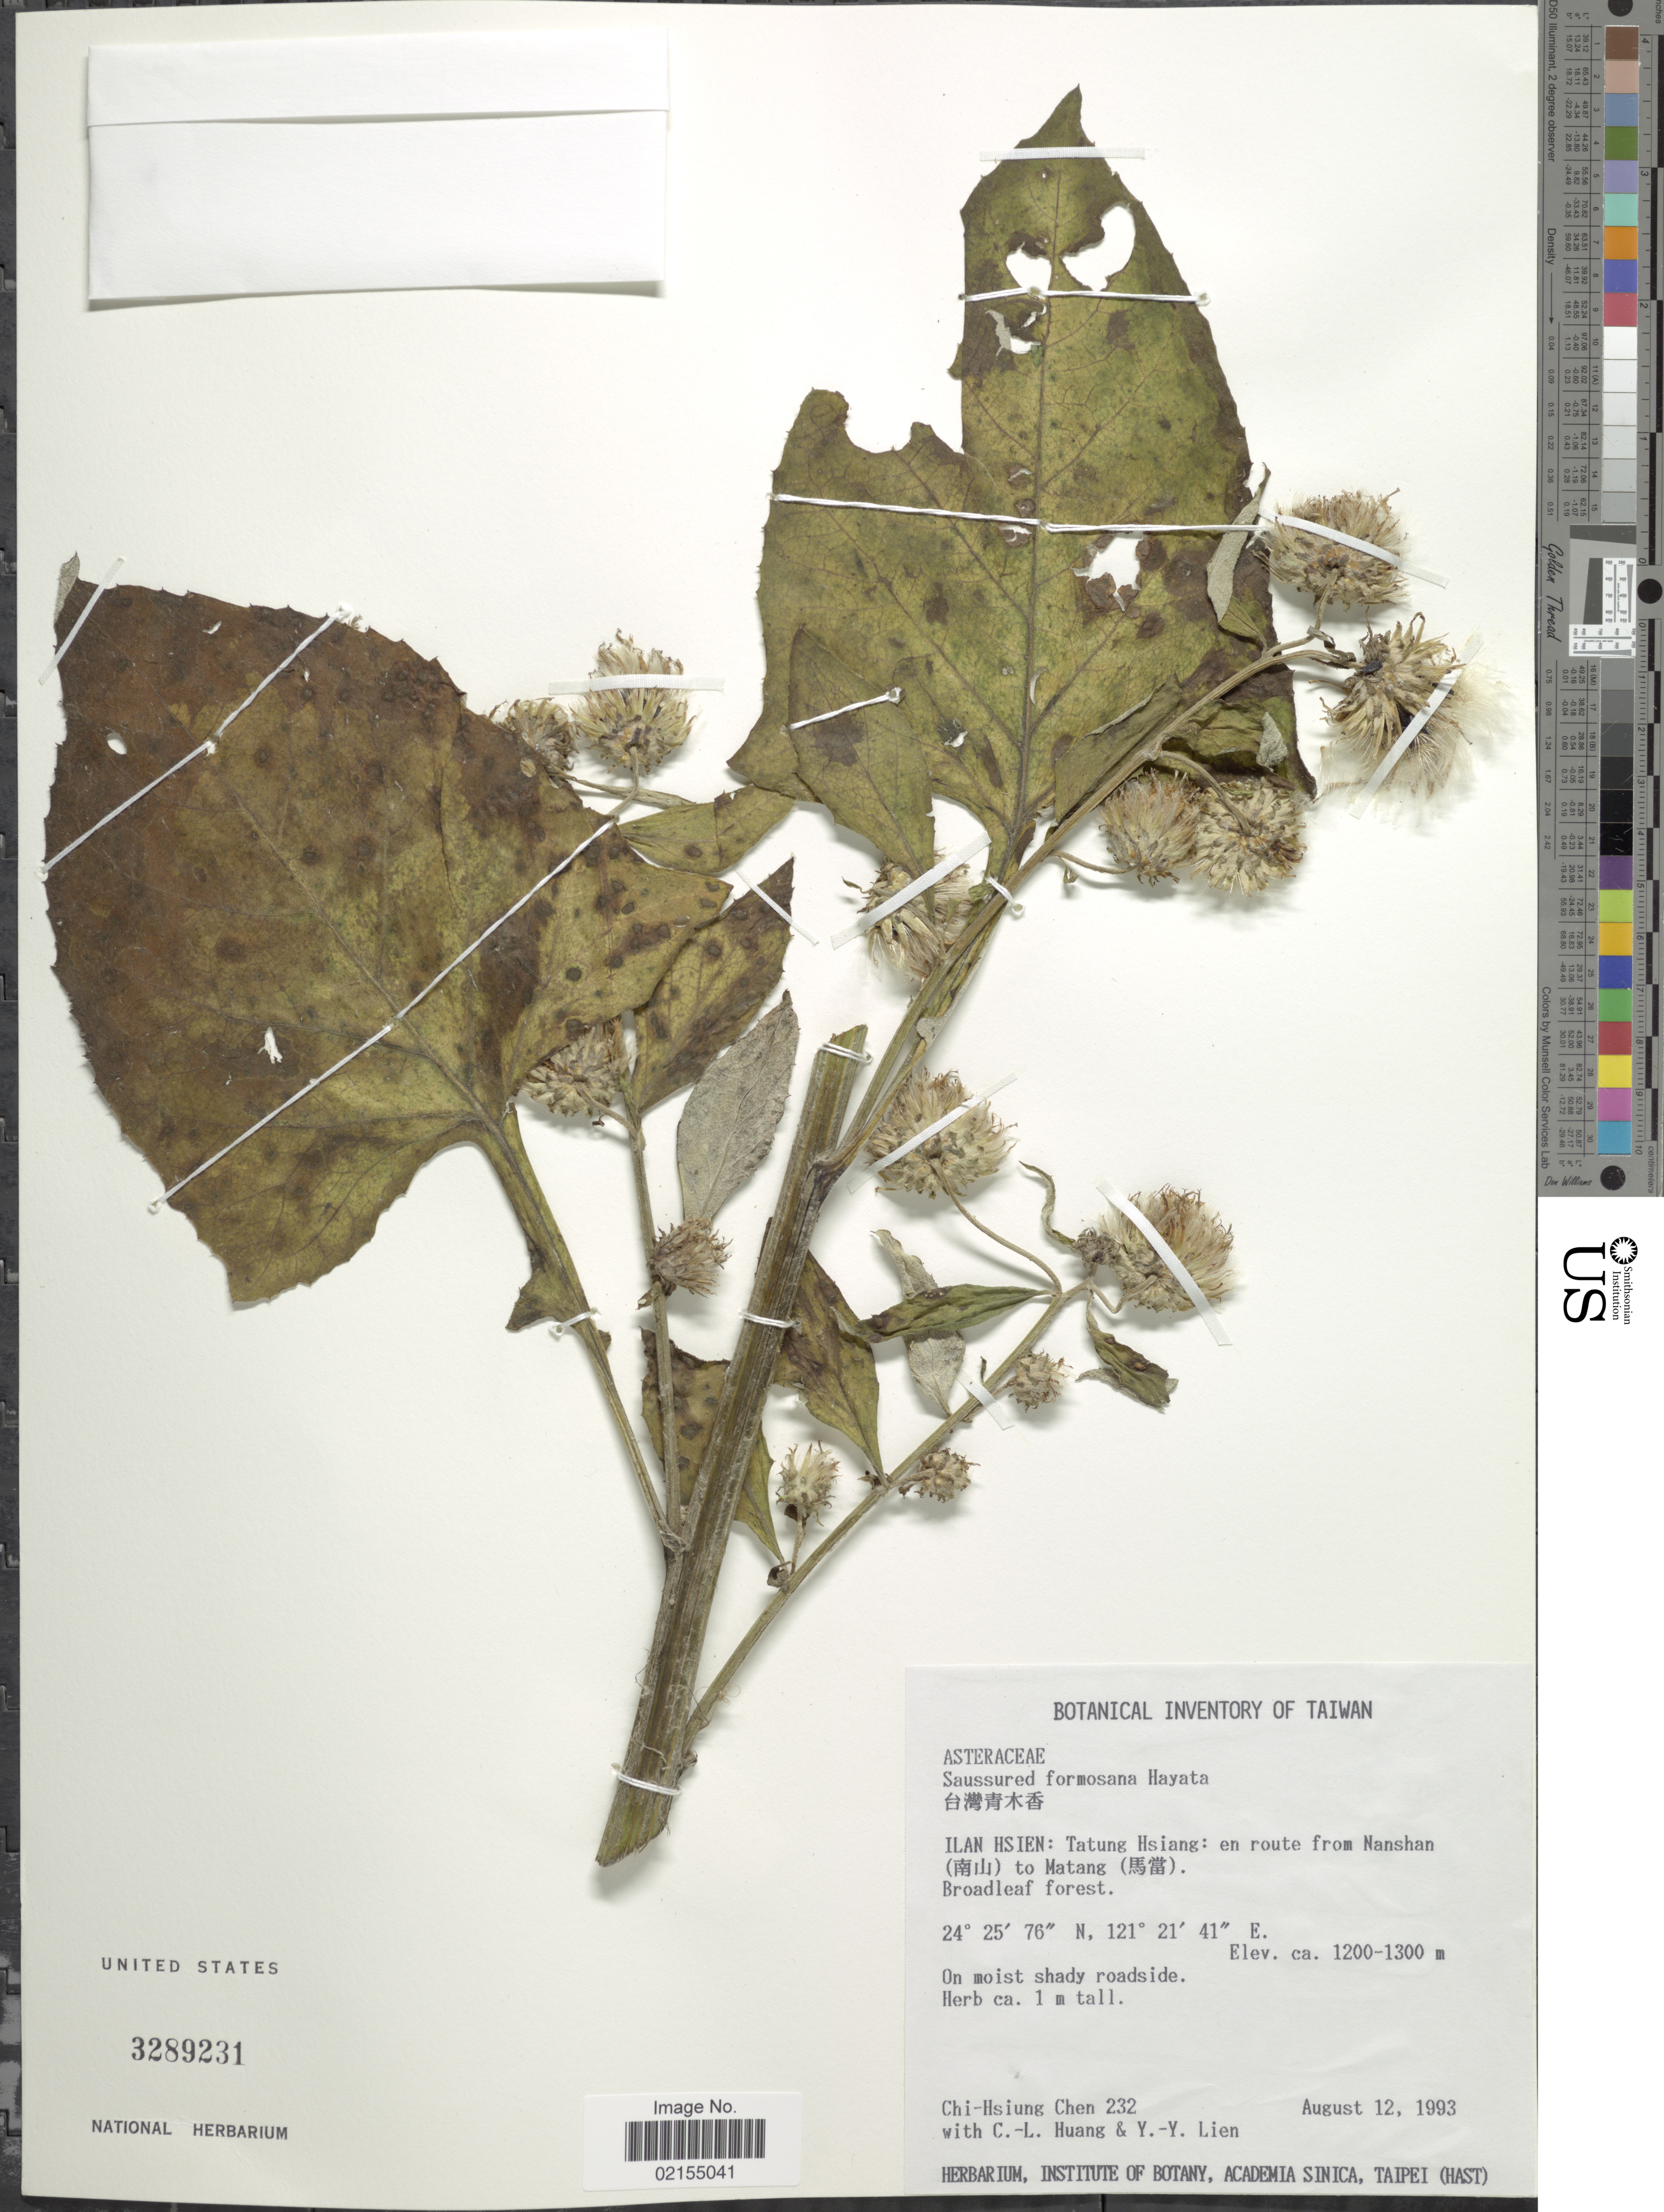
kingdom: Plantae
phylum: Tracheophyta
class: Magnoliopsida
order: Asterales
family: Asteraceae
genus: Saussurea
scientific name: Saussurea formosana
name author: Hayata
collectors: C.-H. Chen, C.-L. Huang & Y. Y. Lien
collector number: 232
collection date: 1993-08-12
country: Taiwan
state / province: Ilan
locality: Ilan Hsien: Tatung Hsiang: en route from Nanshan to Matang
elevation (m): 1200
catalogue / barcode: US 3289231